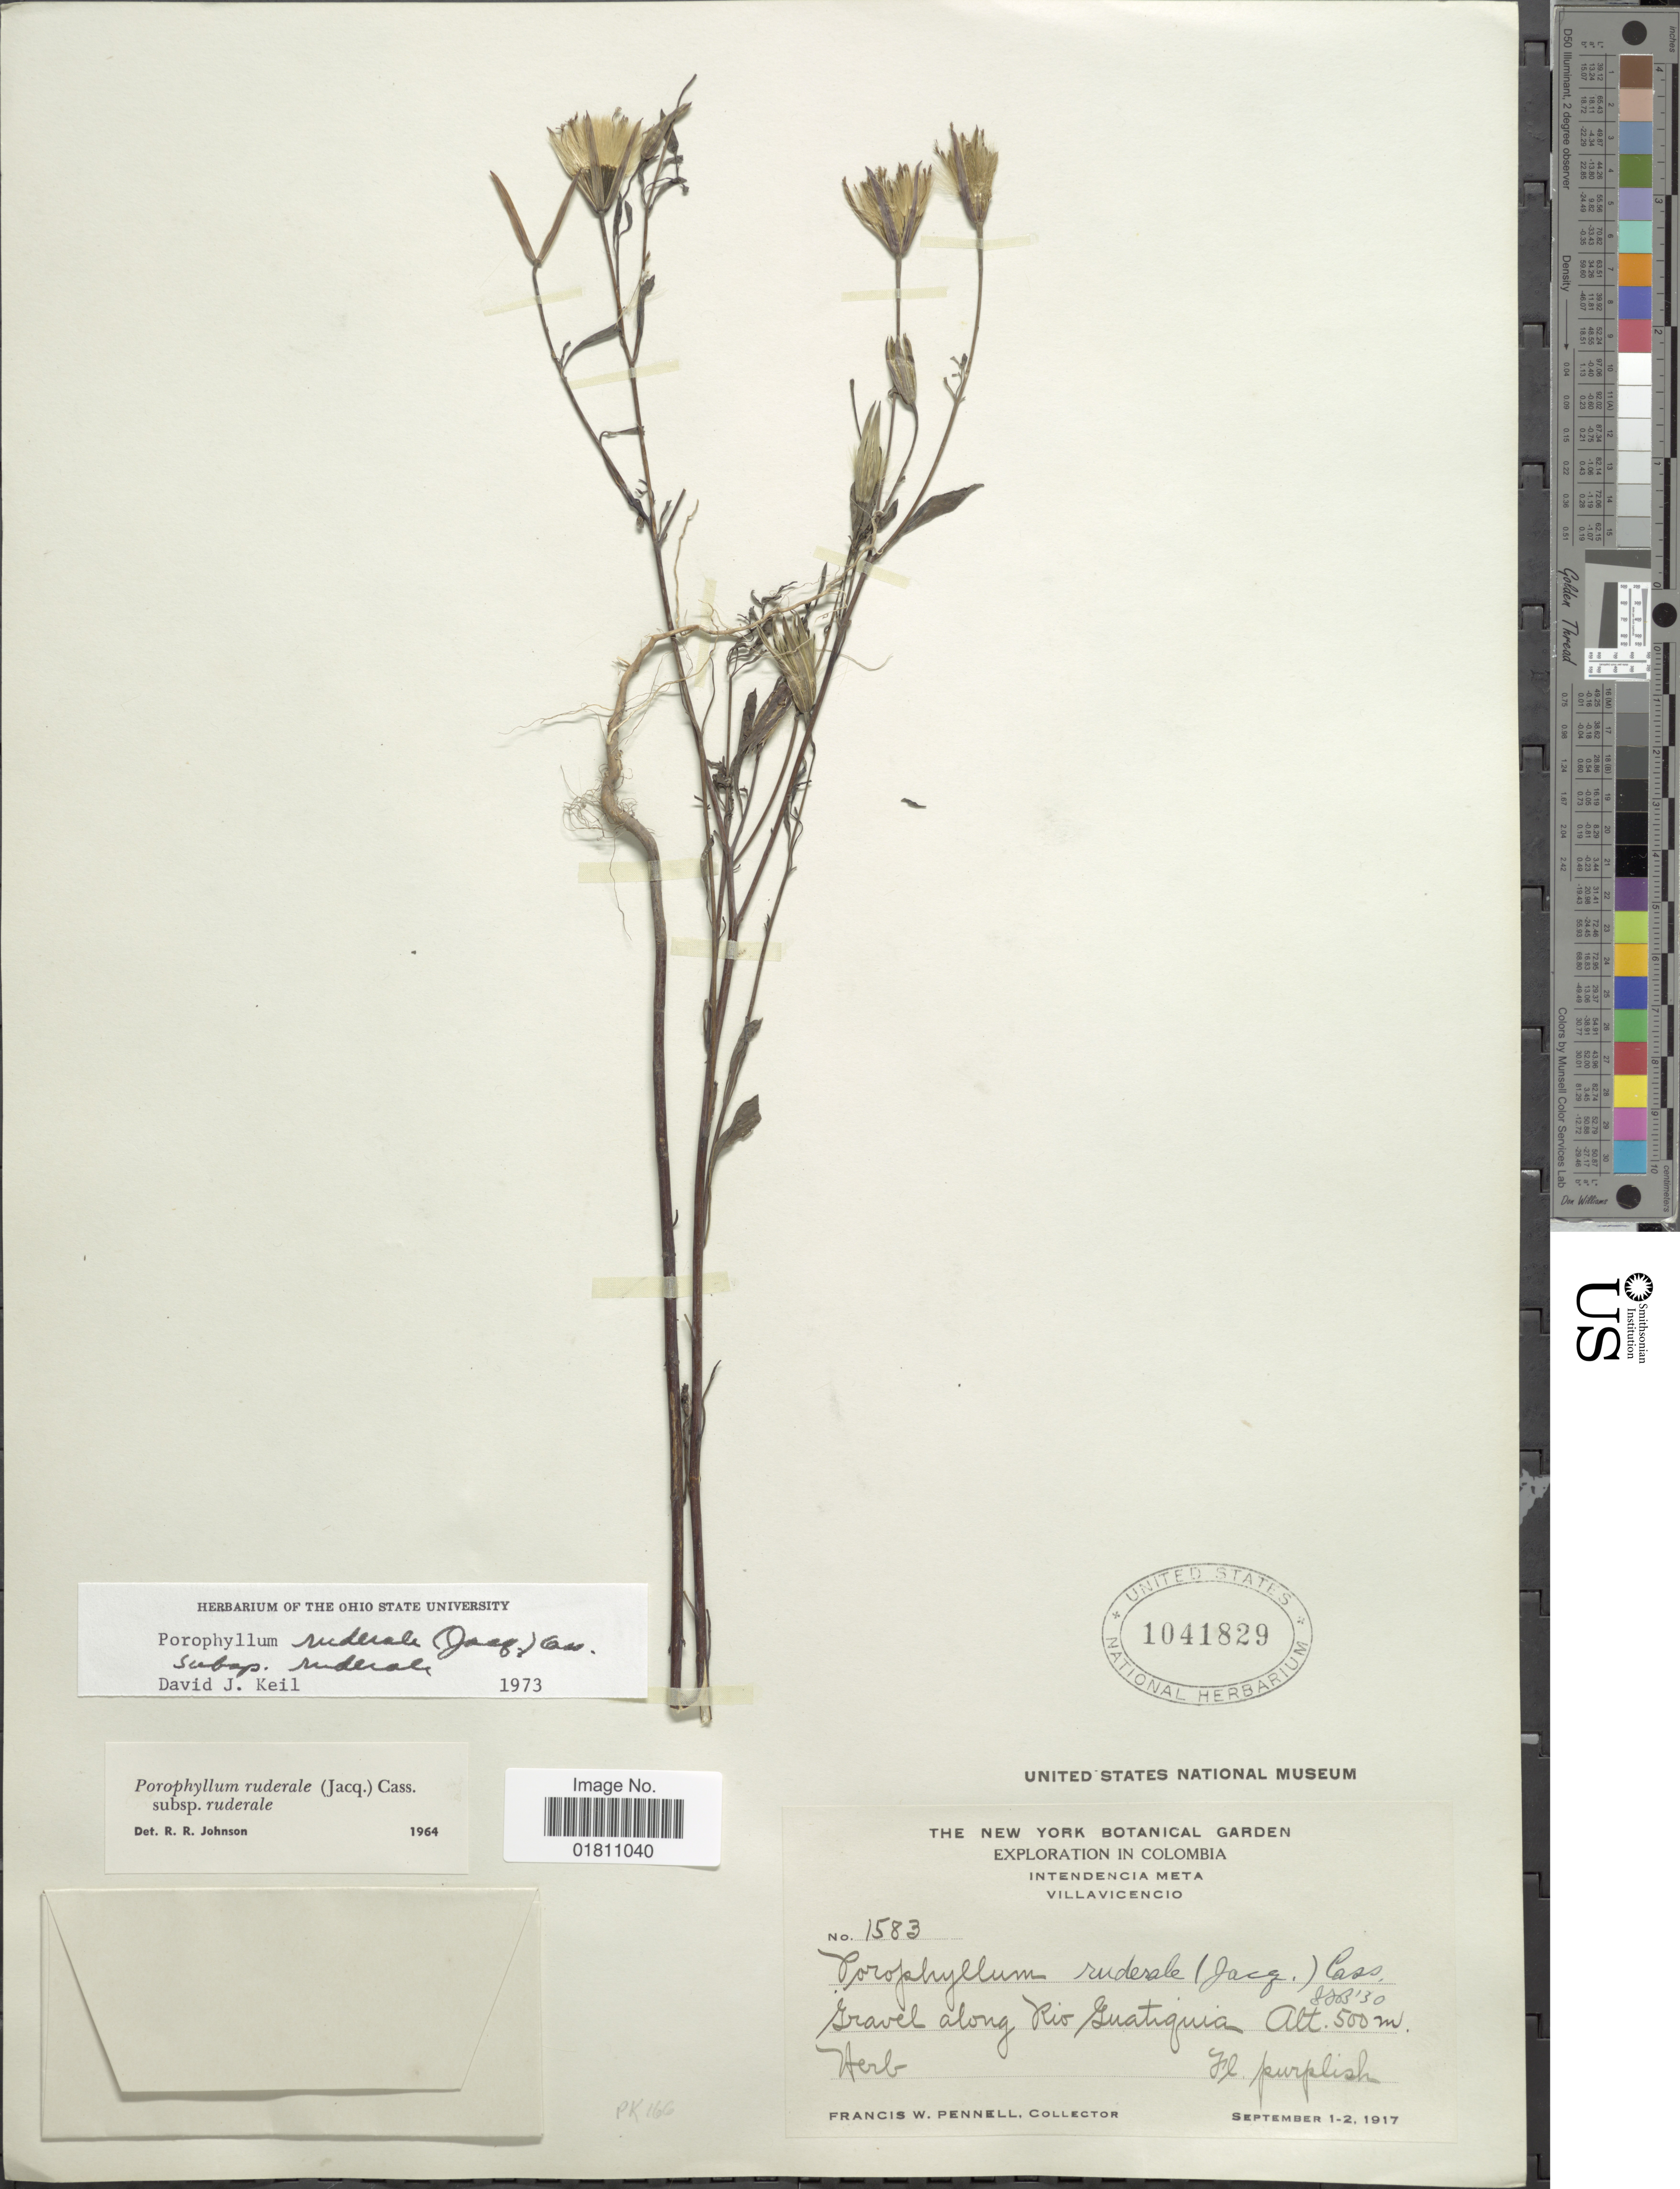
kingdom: Plantae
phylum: Tracheophyta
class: Magnoliopsida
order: Asterales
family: Asteraceae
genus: Porophyllum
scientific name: Porophyllum ruderale subsp. ruderale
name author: (Jacq.) Cass.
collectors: F. W. Pennell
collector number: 1583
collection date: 1917-09-01/1917-09-02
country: Colombia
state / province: Meta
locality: Intendencia Meta Villavicencio, Gravel along Rio Guatiquia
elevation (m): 500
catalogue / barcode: US 1041829